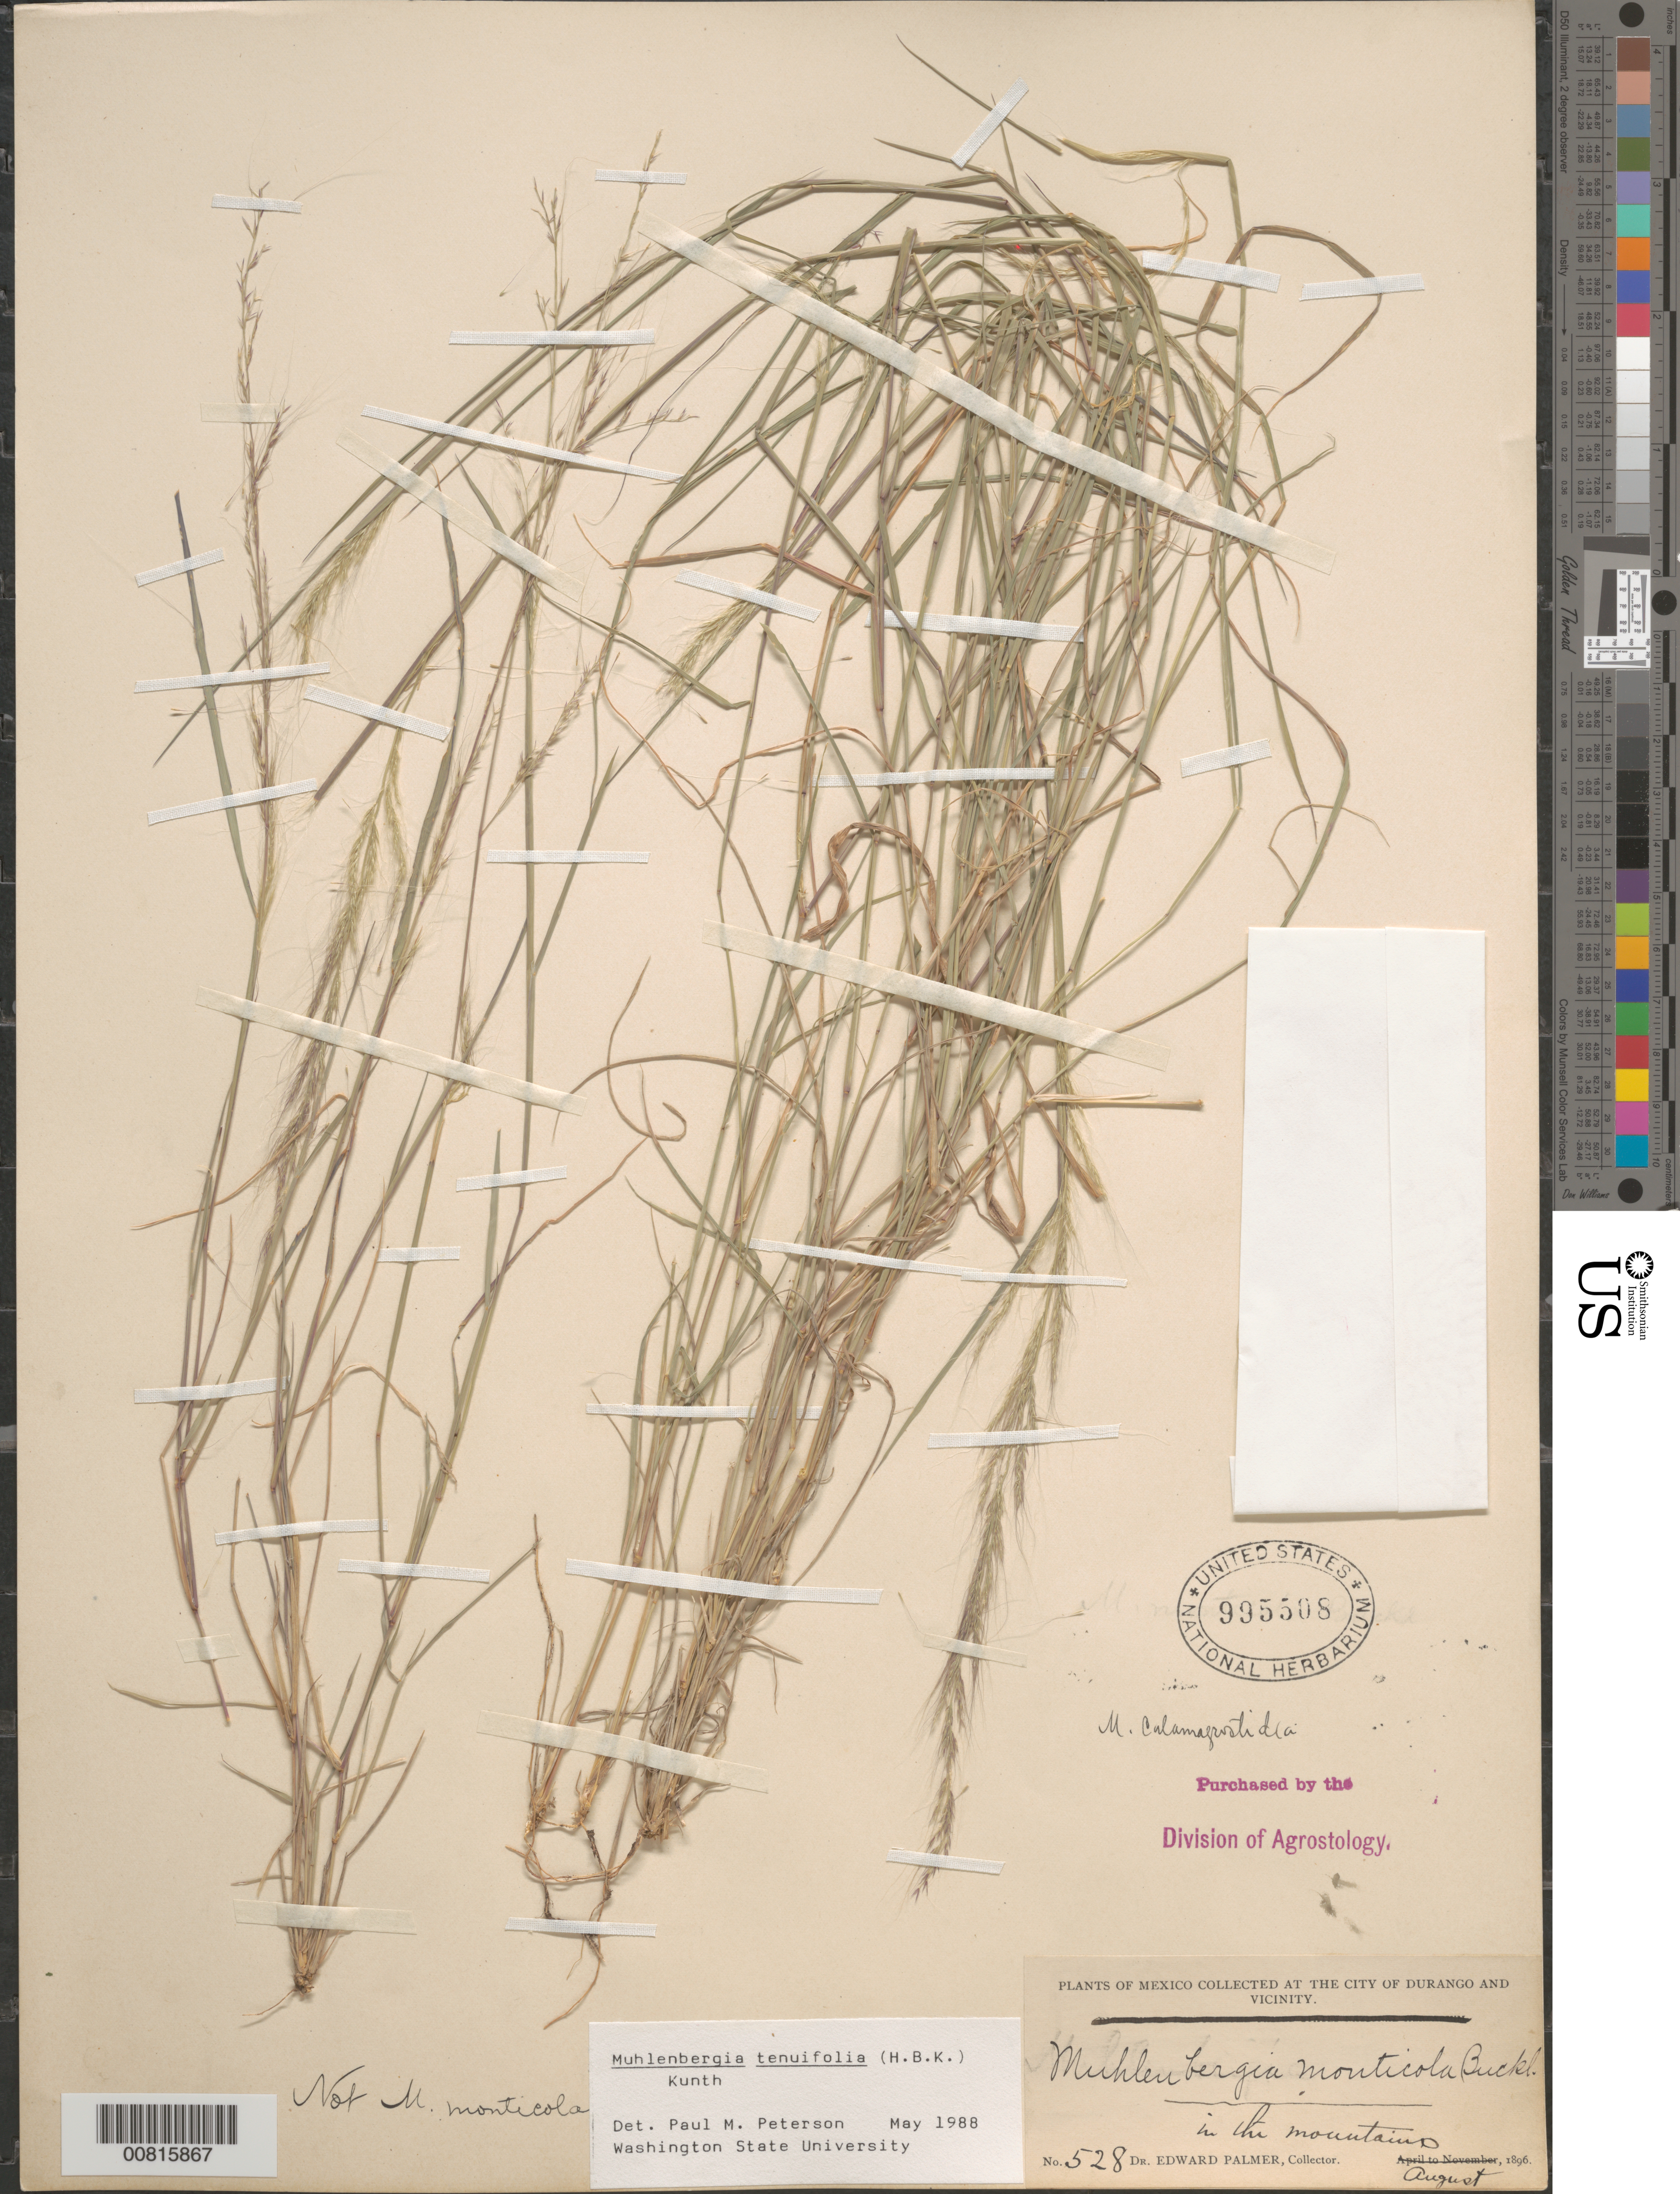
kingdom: Plantae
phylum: Tracheophyta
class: Liliopsida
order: Poales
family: Poaceae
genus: Muhlenbergia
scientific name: Muhlenbergia tenuifolia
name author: (Kunth) Kunth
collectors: E. Palmer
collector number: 528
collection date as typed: Aug 1896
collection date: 1896-08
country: Mexico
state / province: Durango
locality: Vicinity of Durango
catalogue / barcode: US 995508